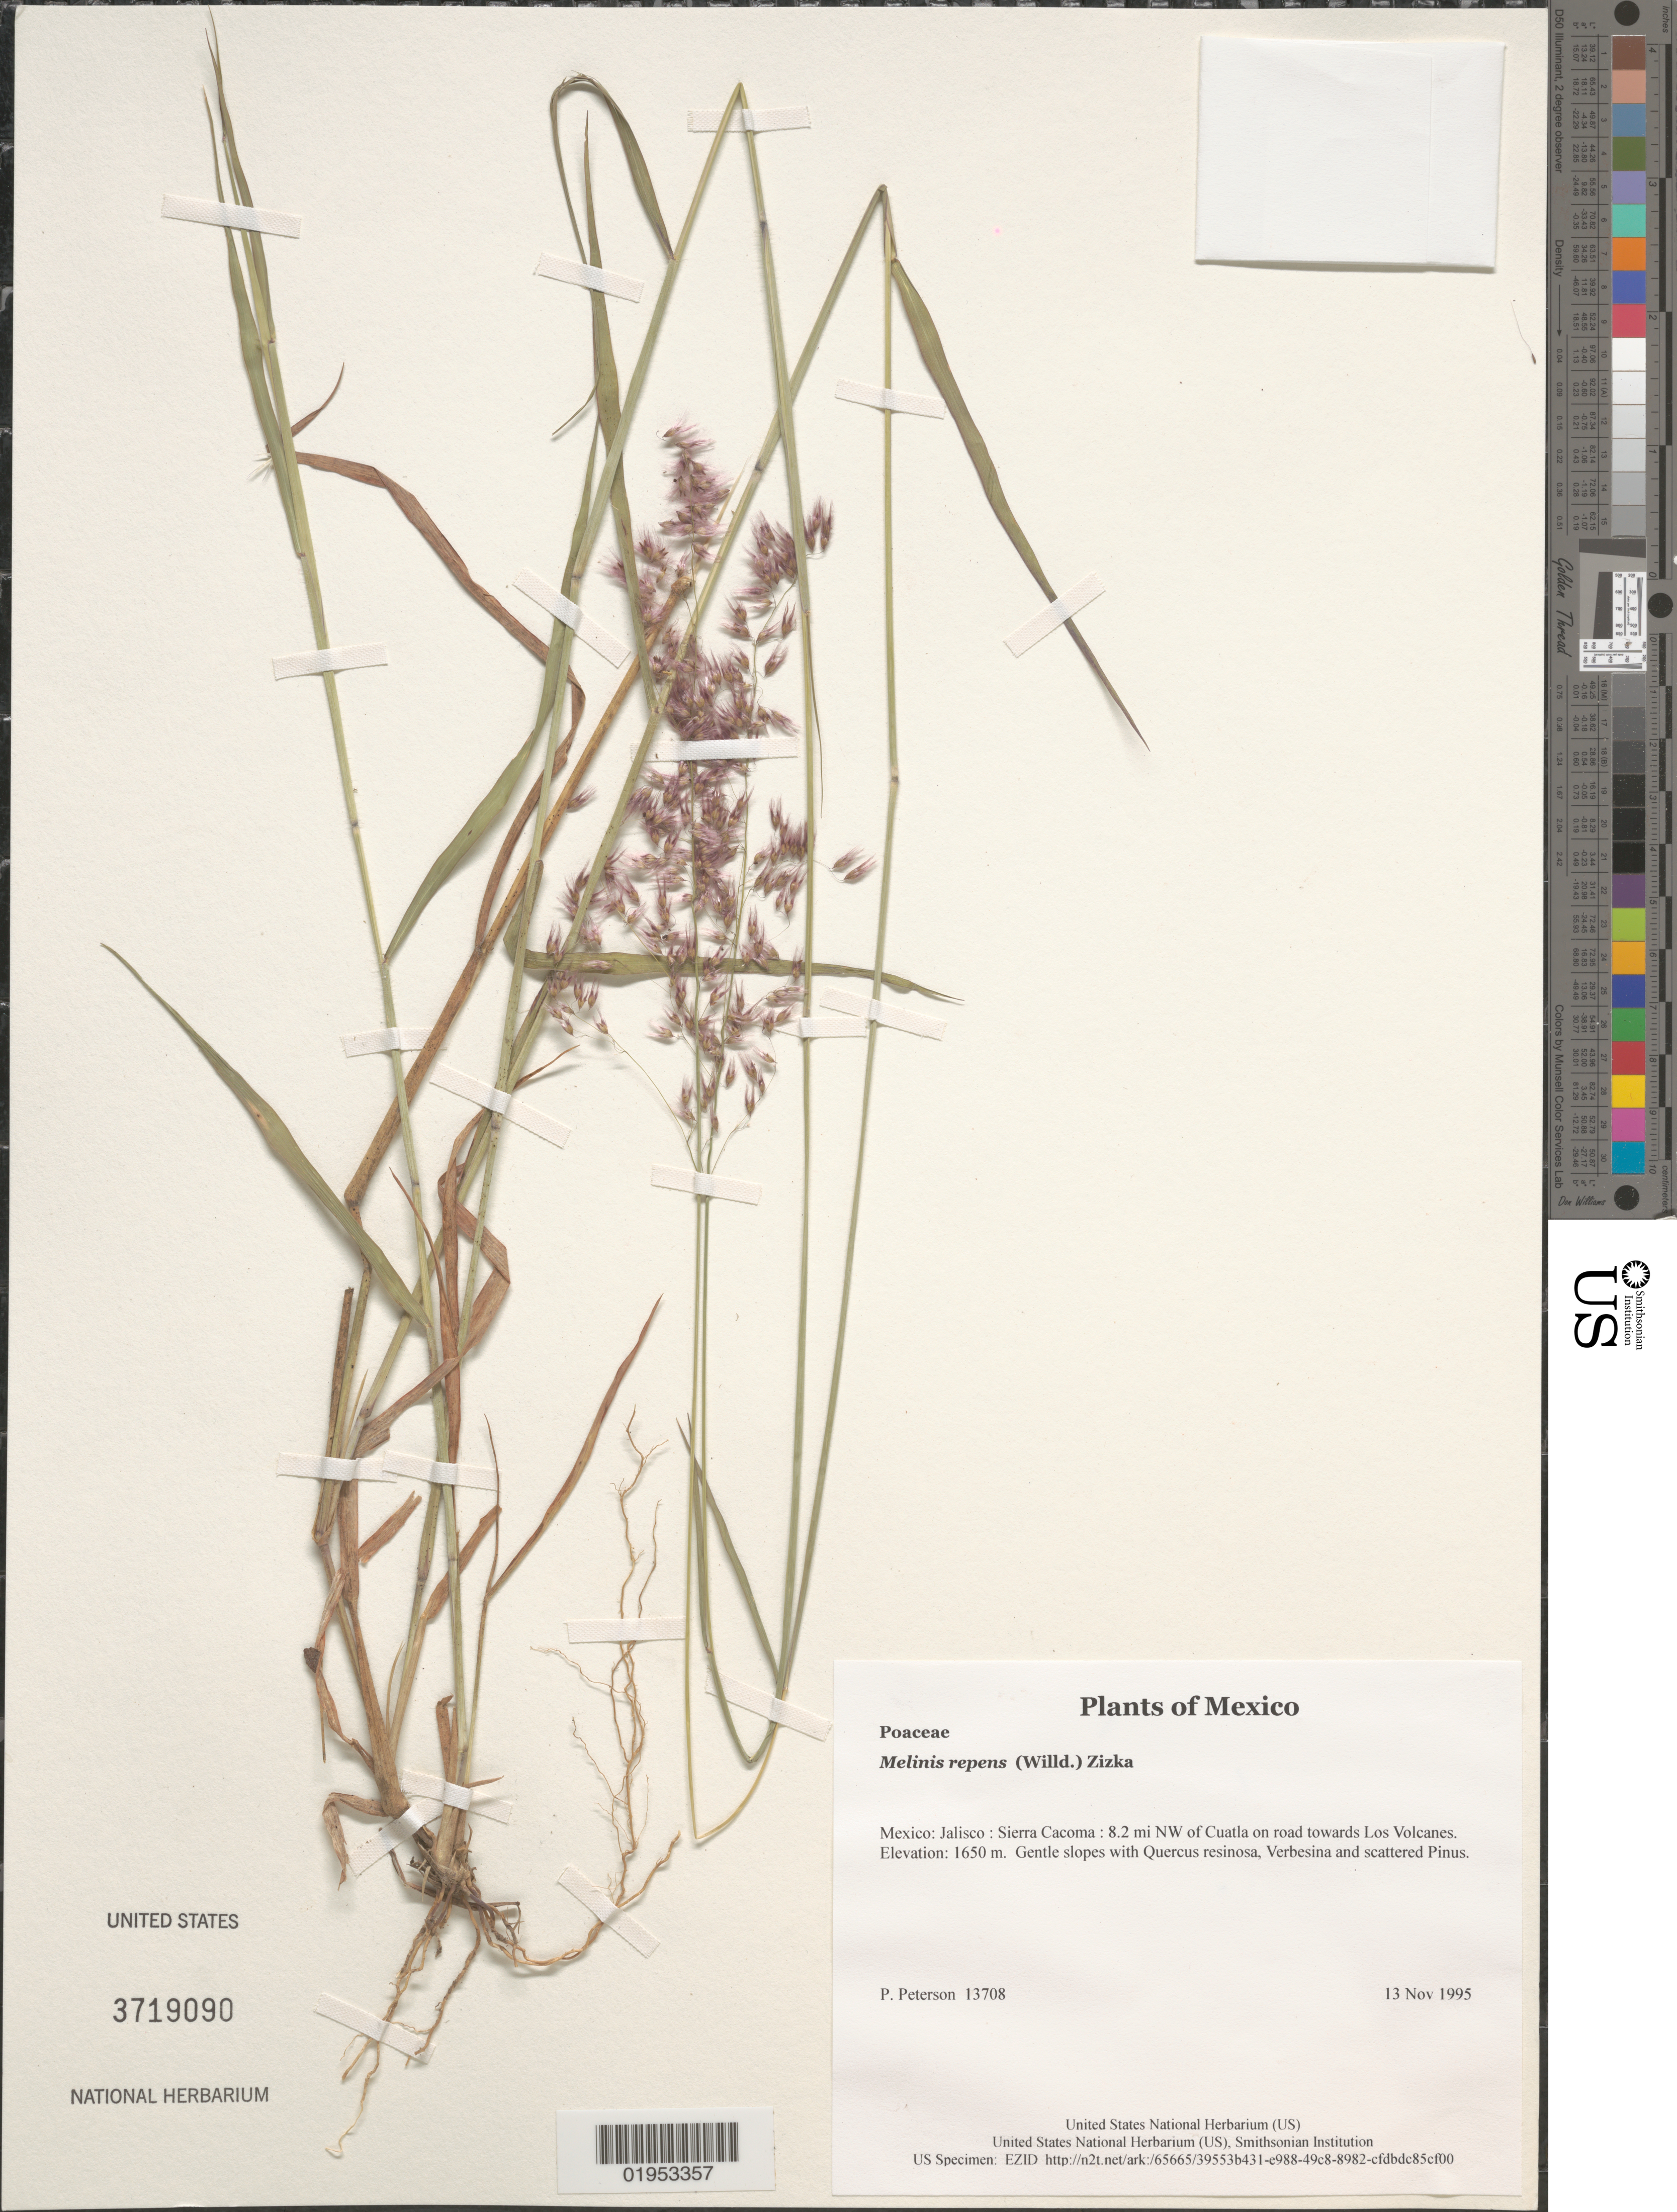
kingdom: Plantae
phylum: Tracheophyta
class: Liliopsida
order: Poales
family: Poaceae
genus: Melinis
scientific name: Melinis repens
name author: (Willd.) Zizka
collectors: P. M. Peterson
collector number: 13708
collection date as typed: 13 Nov 1995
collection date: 1995-11-13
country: Mexico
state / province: Jalisco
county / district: Sierra Cacoma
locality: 8.2 mi NW of Cuatla on road towards Los Volcanes.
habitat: Gentle slopes with Quercus resinosa, Verbesina and scattered Pinus.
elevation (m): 1650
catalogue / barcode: US 3719090